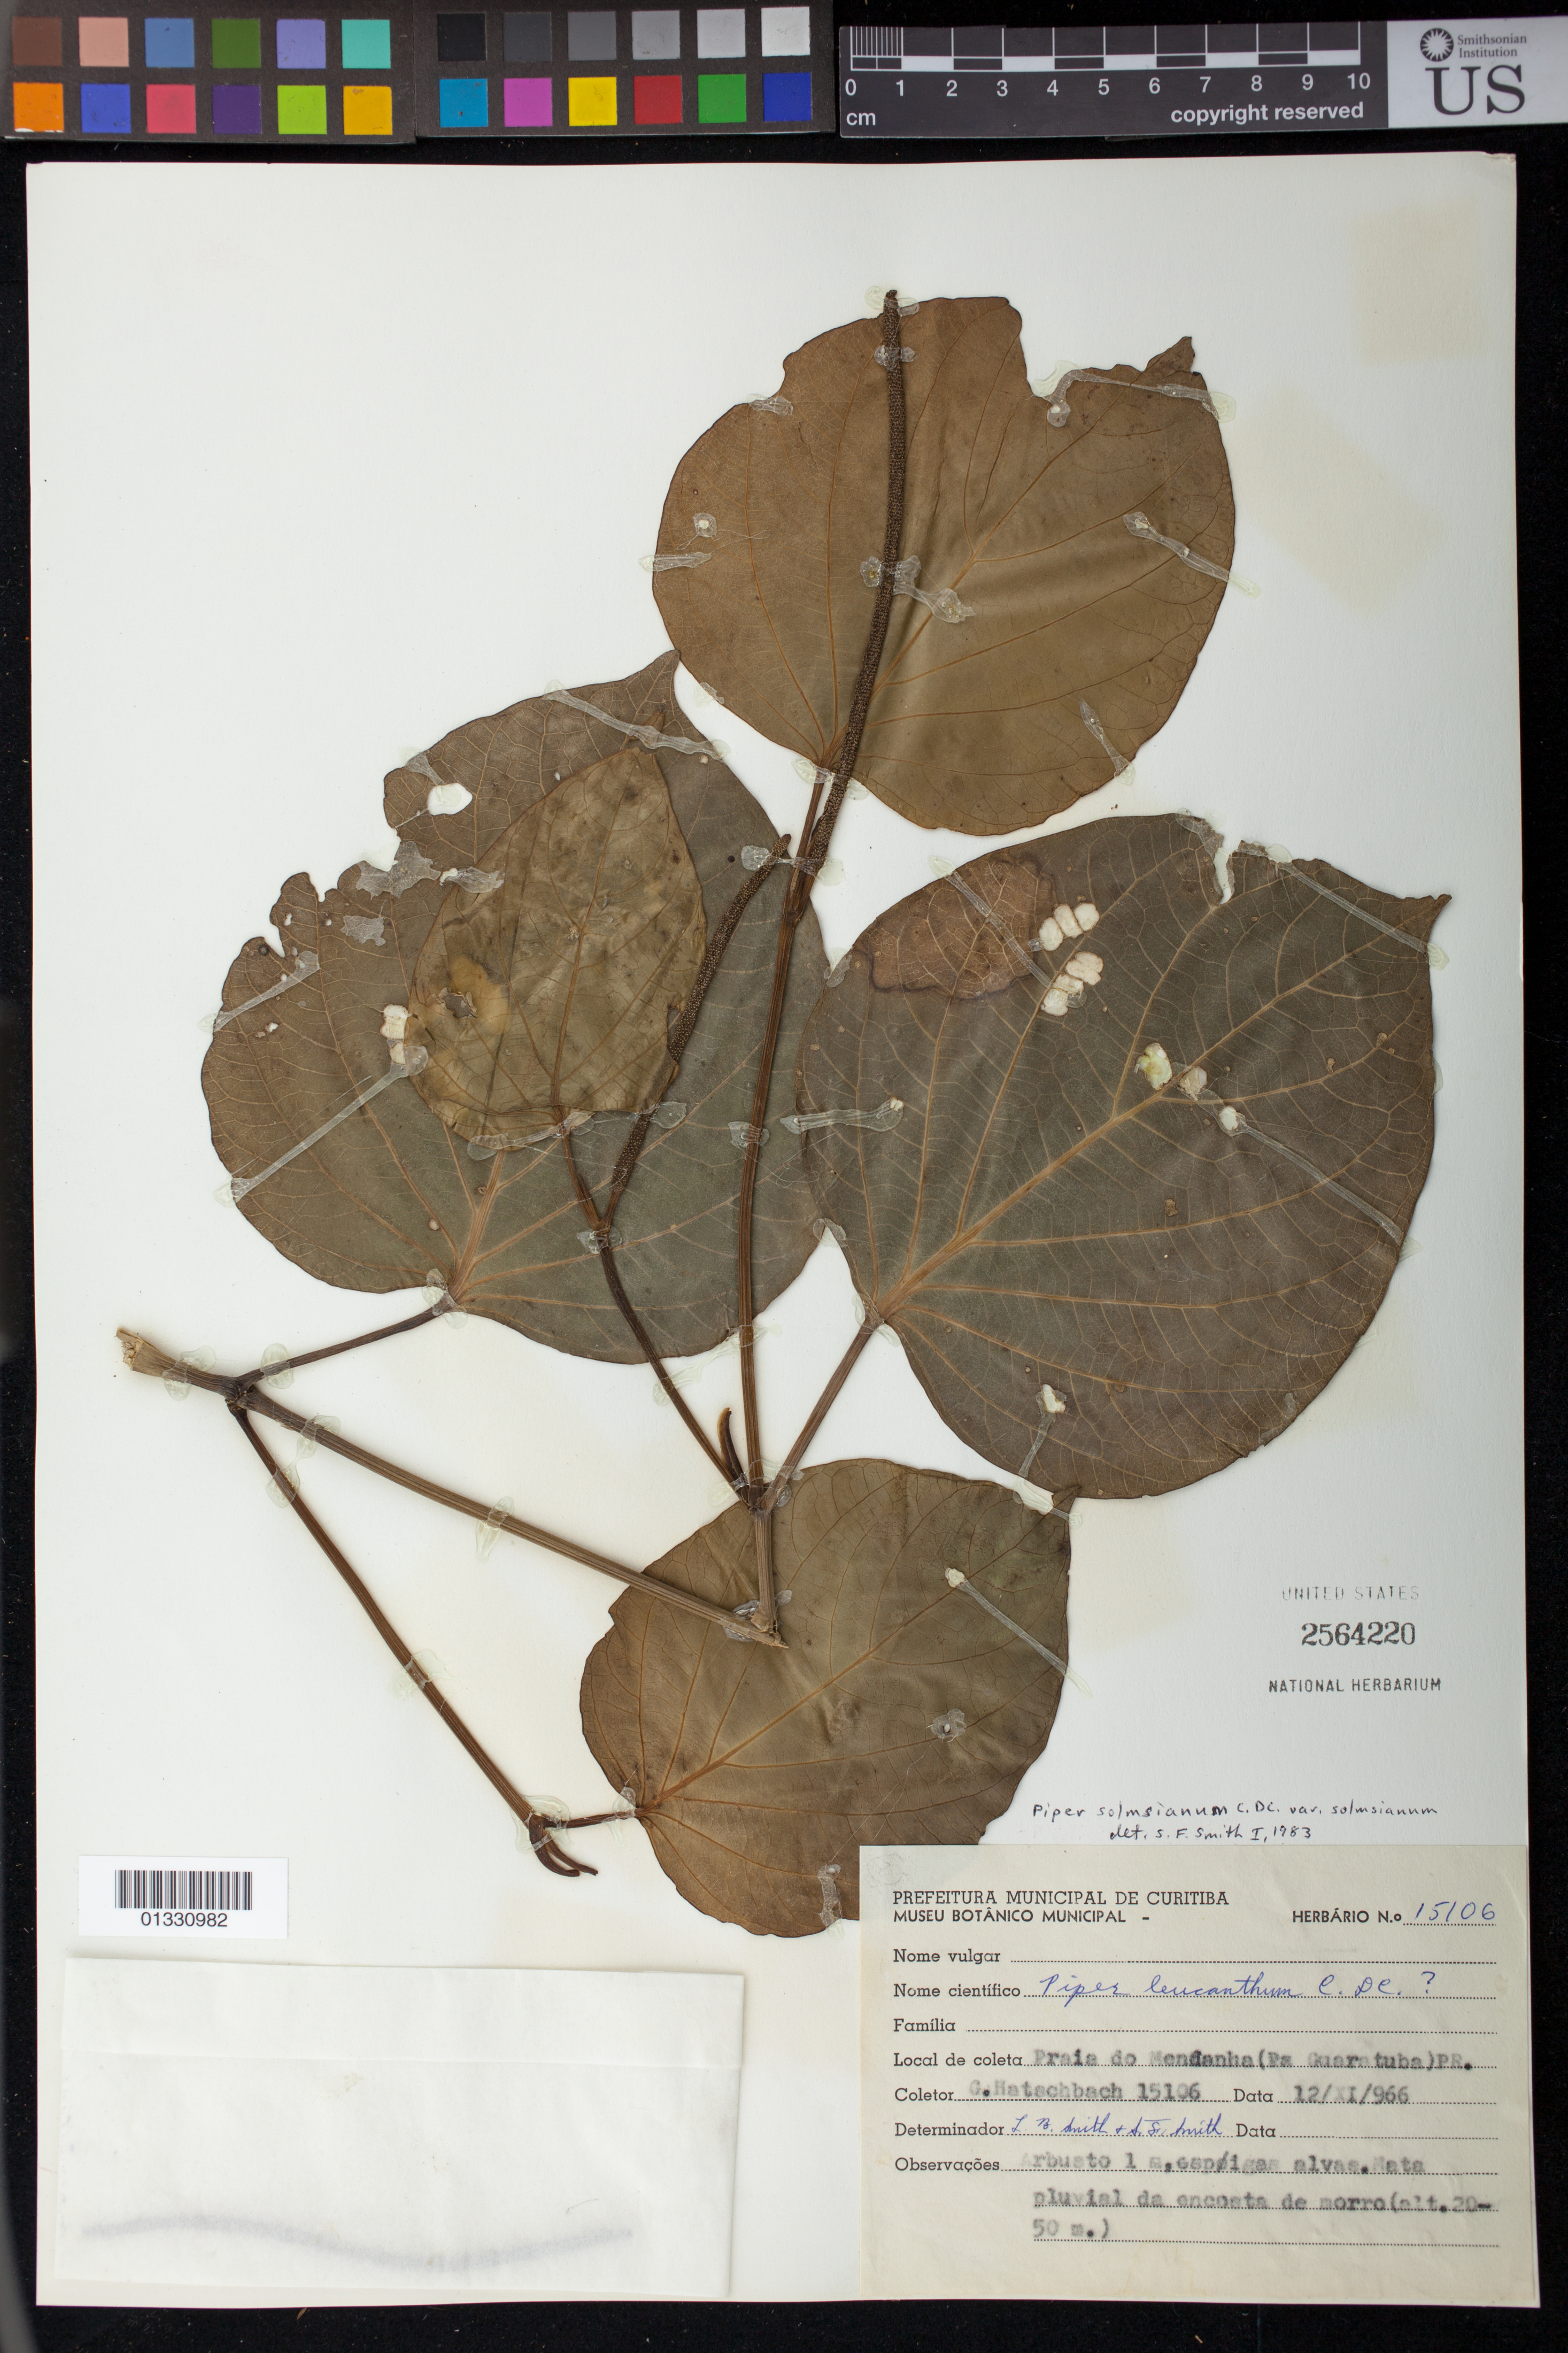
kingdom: Plantae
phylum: Tracheophyta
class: Magnoliopsida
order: Piperales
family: Piperaceae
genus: Piper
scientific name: Piper solmsianum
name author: C. DC.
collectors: G. Hatschbach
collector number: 15106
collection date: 1966-11-12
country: Brazil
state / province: Paraná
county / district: Guaratuba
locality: Praia do Mendanha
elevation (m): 20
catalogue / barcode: US 2564220